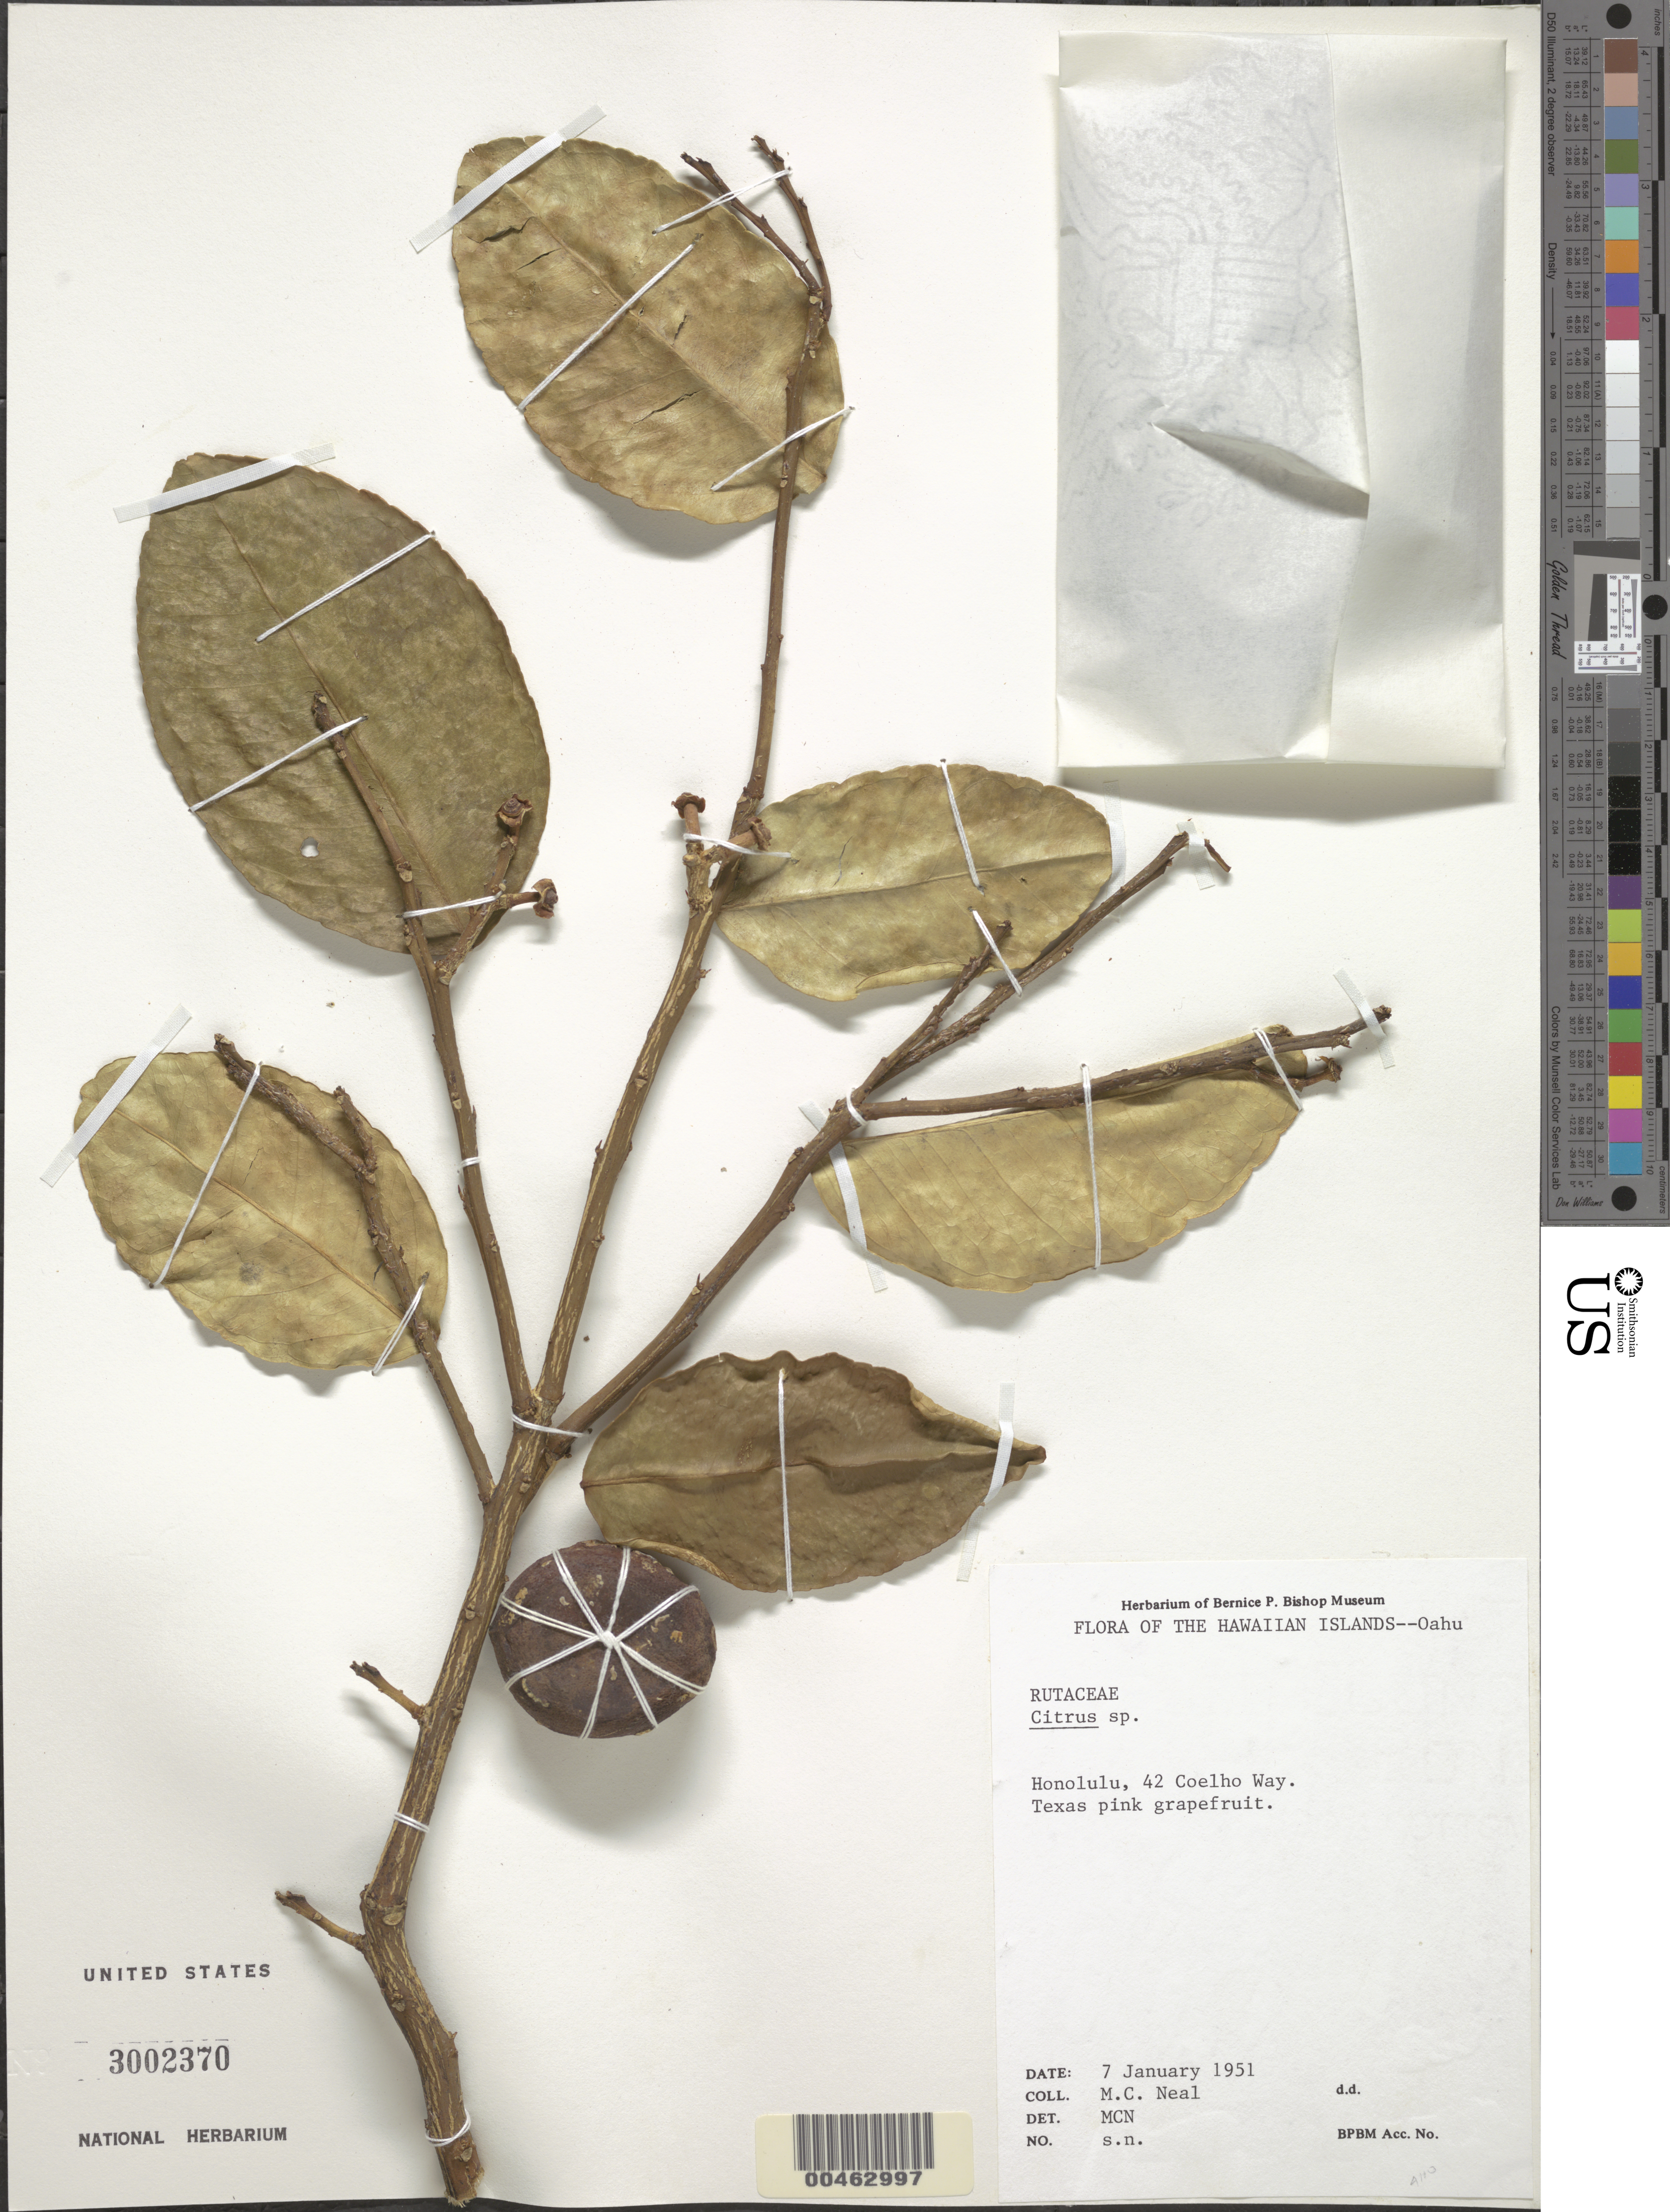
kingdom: Plantae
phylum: Tracheophyta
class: Magnoliopsida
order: Sapindales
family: Rutaceae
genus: Citrus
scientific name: Citrus sp.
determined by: Ning, W. S.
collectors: W. Ning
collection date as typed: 7 Jan 1951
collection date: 1951-01-07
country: United States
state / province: Hawaii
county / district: Honolulu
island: Oahu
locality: Honolulu, 42 Coelho Way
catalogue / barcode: US 3002370